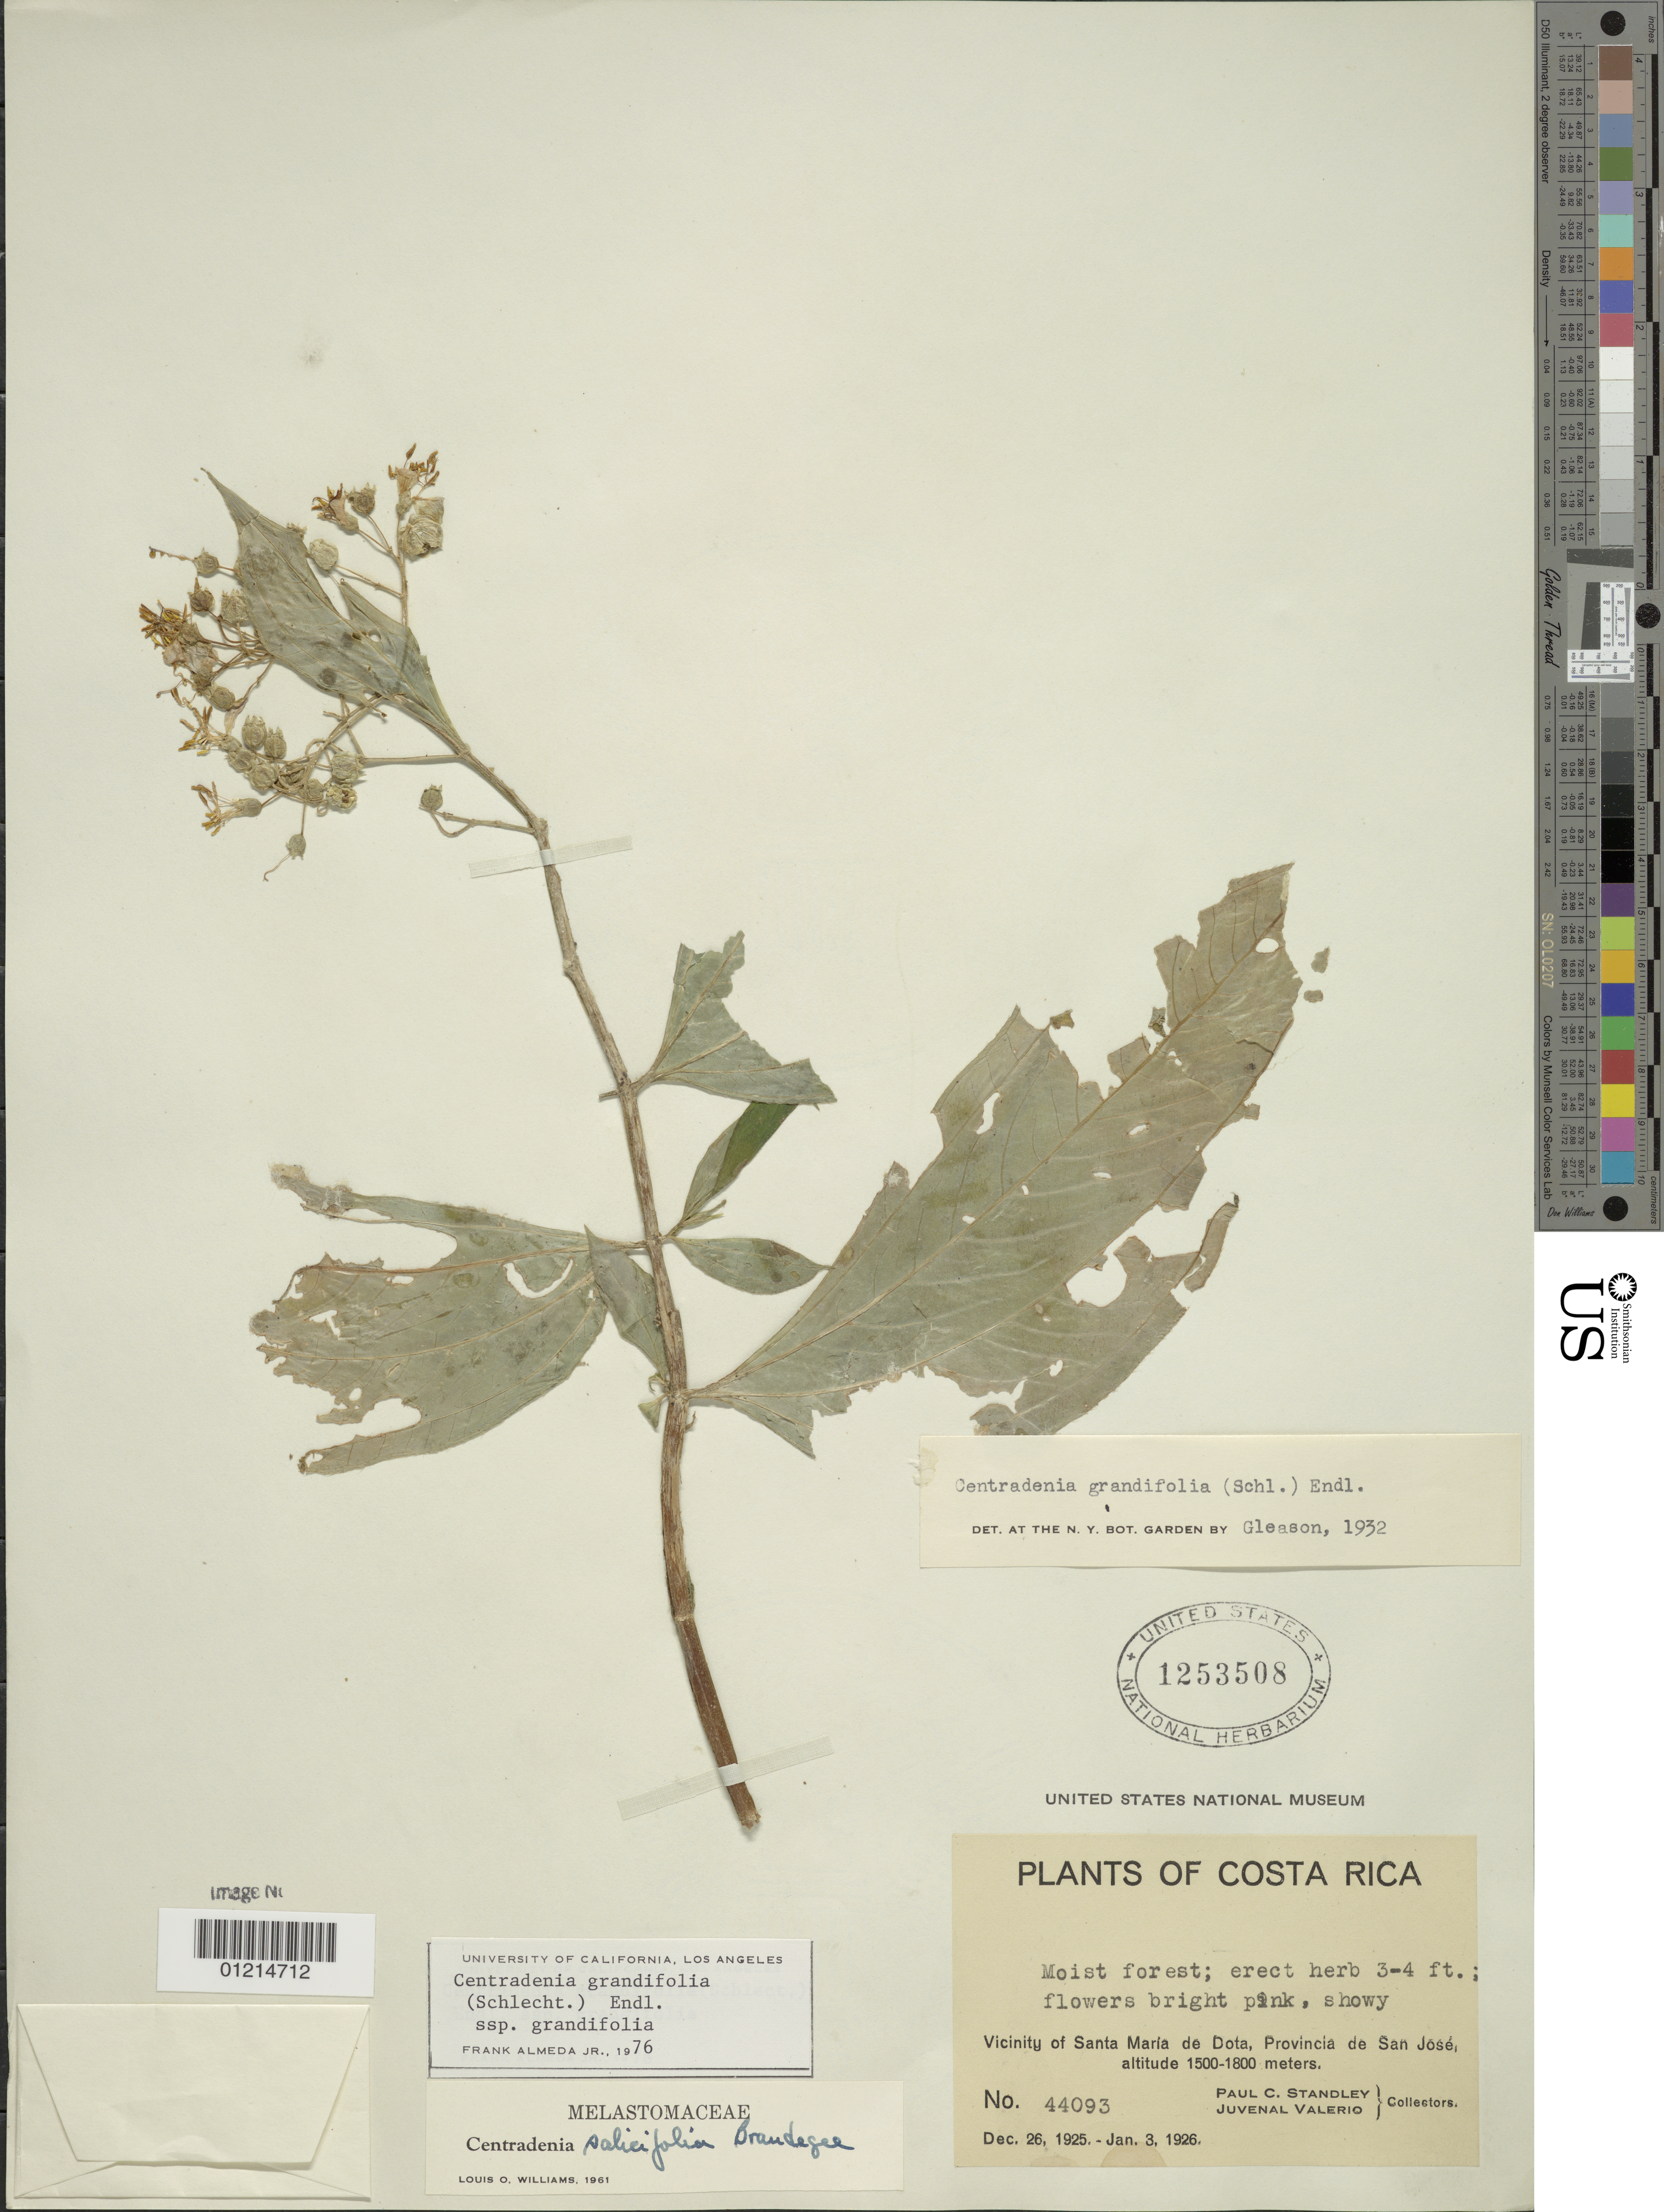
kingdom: Plantae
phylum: Tracheophyta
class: Magnoliopsida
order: Myrtales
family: Melastomataceae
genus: Centradenia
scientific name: Centradenia grandifolia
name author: (Schltdl.) Endl.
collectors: P. C. Standley & J. Valerio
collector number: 44093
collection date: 1925-12-26/1926-01-03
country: Costa Rica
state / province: San Jose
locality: Vicinity of Santa Maria de Dota.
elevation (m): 1500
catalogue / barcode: US 1253508